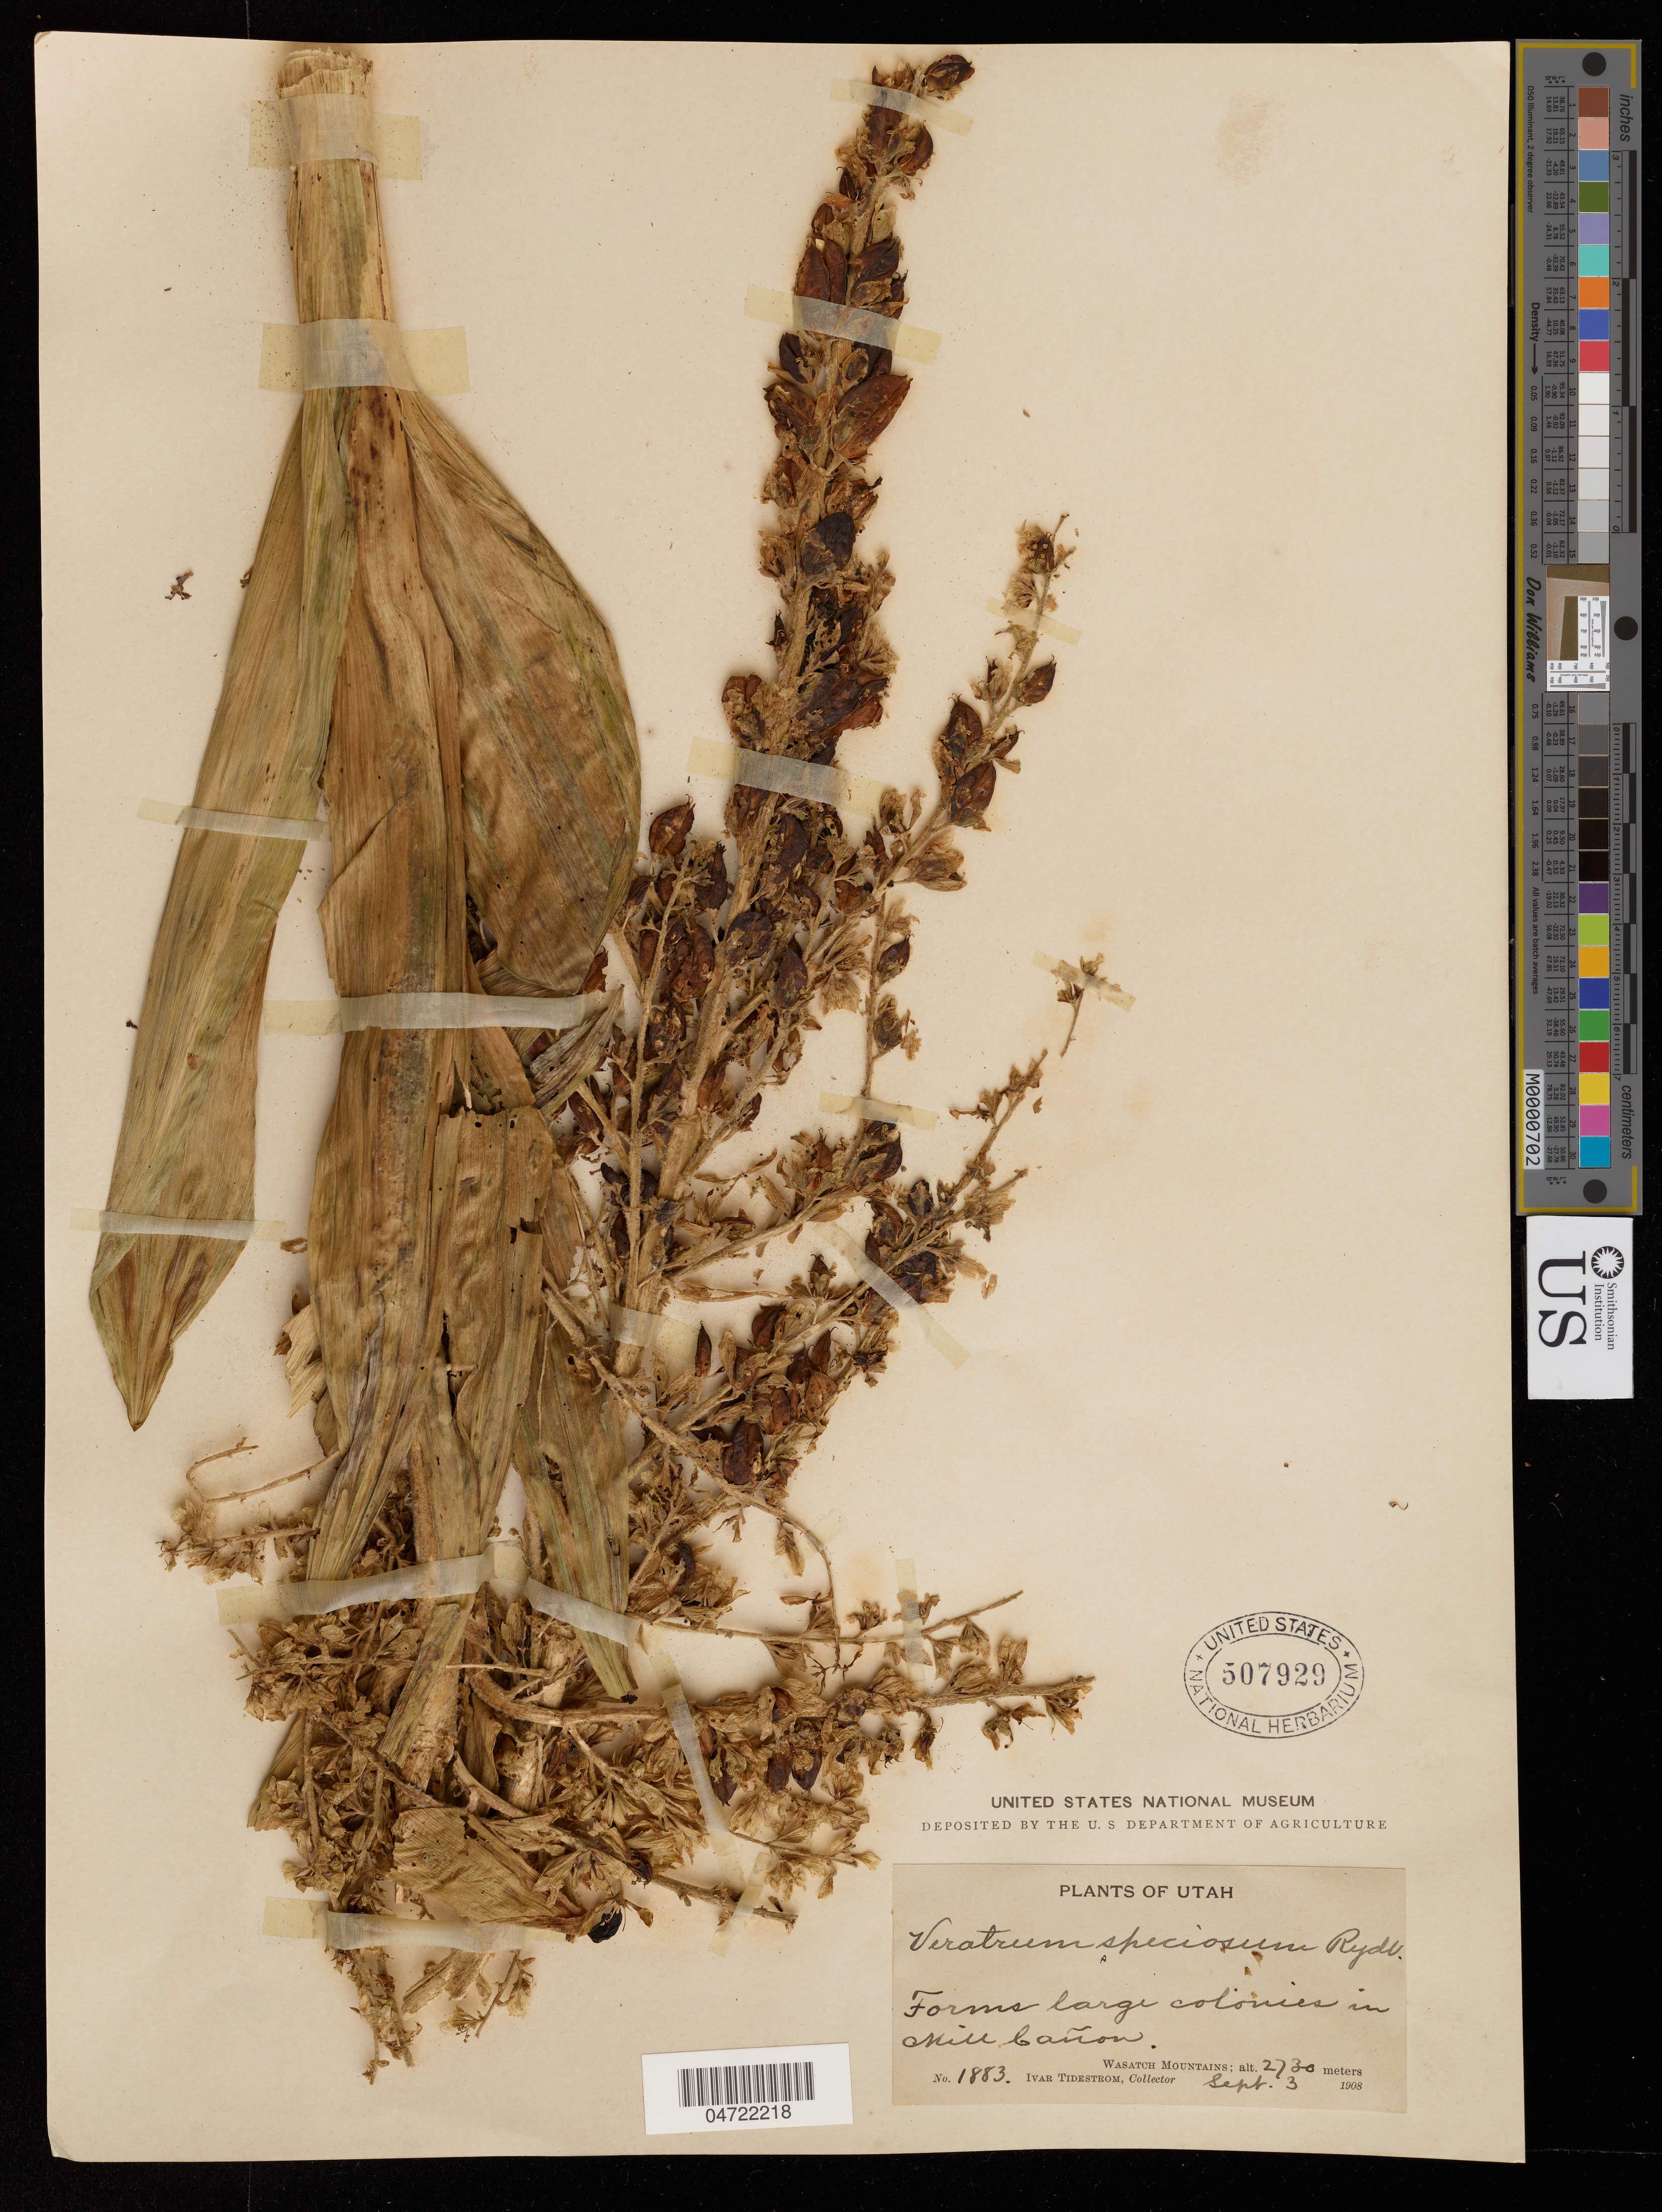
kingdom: Plantae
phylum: Tracheophyta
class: Liliopsida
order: Liliales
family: Melanthiaceae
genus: Veratrum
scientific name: Veratrum speciosum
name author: Rydb.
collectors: I. F. Tidestrom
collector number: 1883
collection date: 1908-09-03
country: United States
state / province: Utah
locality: Wasatch Mountains; Mill Canon.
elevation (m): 2730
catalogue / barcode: US 507929